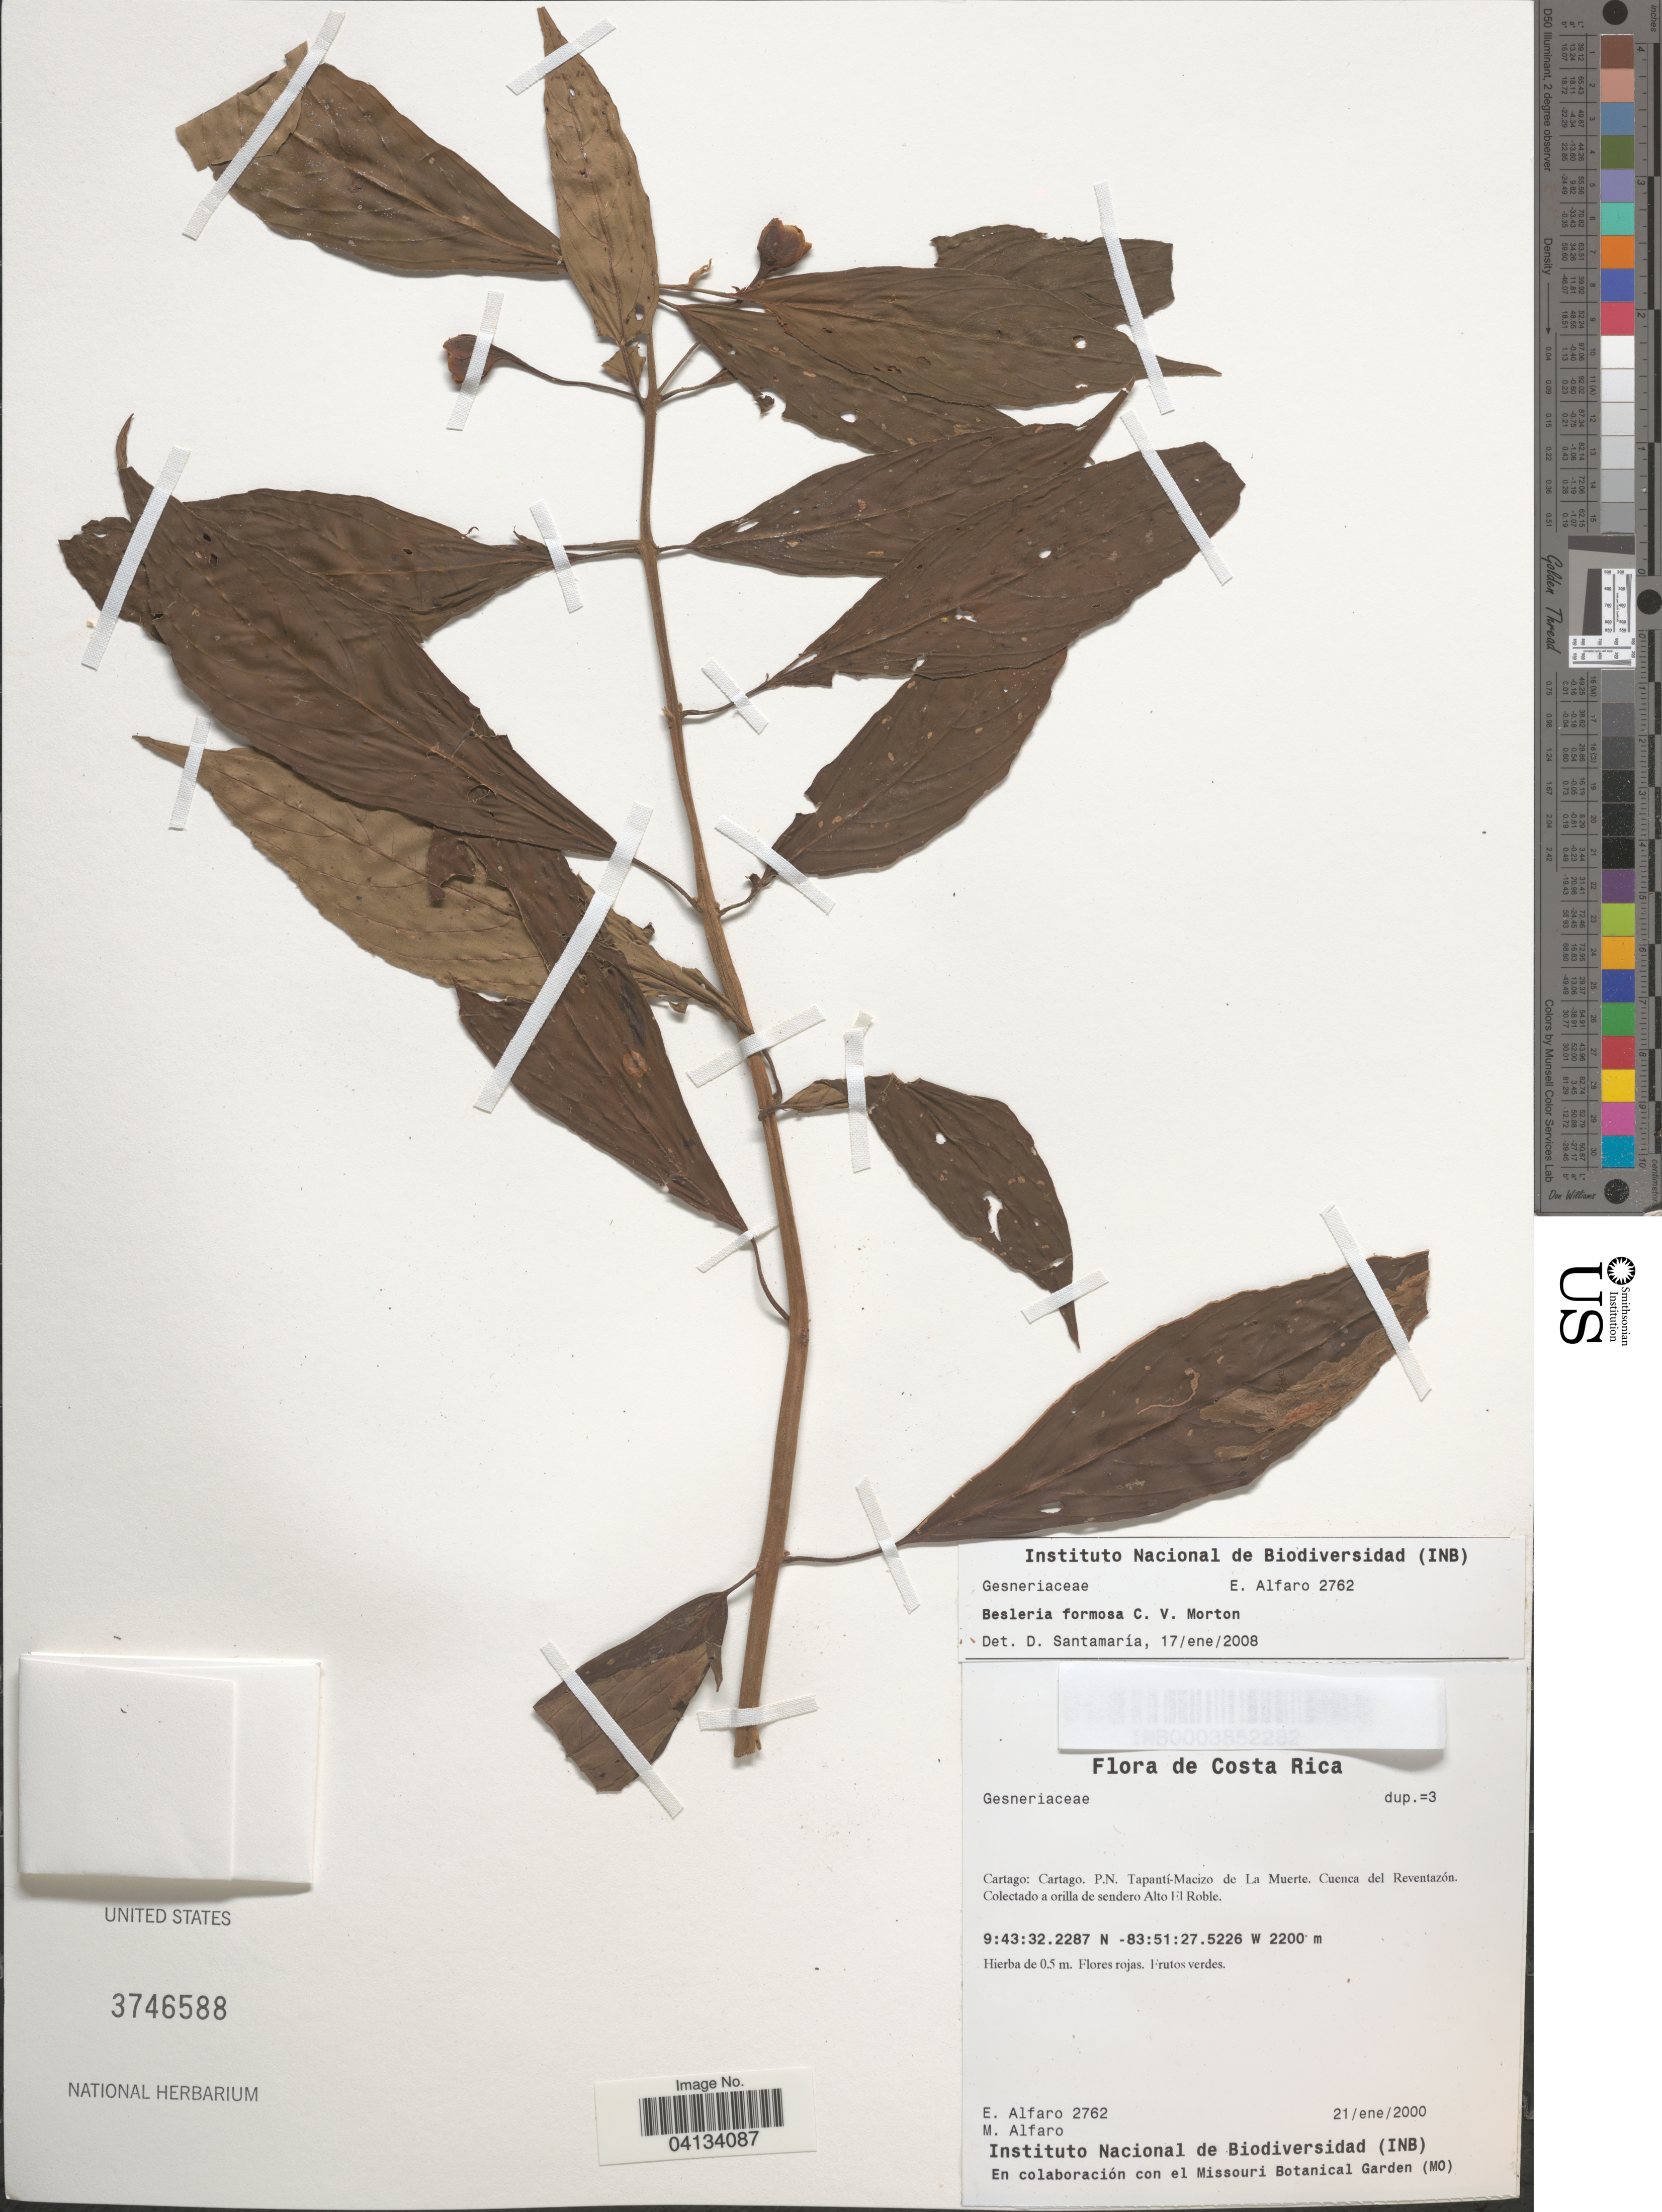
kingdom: Plantae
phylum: Tracheophyta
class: Magnoliopsida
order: Lamiales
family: Gesneriaceae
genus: Besleria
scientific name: Besleria amabilis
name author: C.V. Morton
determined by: Skog, Laurence E.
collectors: E. Alfaro & M. Alfaro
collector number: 2762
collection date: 2000-01-21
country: Costa Rica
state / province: Cartago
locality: Cartago. P.N. Tapantí-Macizo de La Muerte. Cuenca del Reventazón. A orilla de sendero Alto El Roble.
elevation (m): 2200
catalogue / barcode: US 3746588